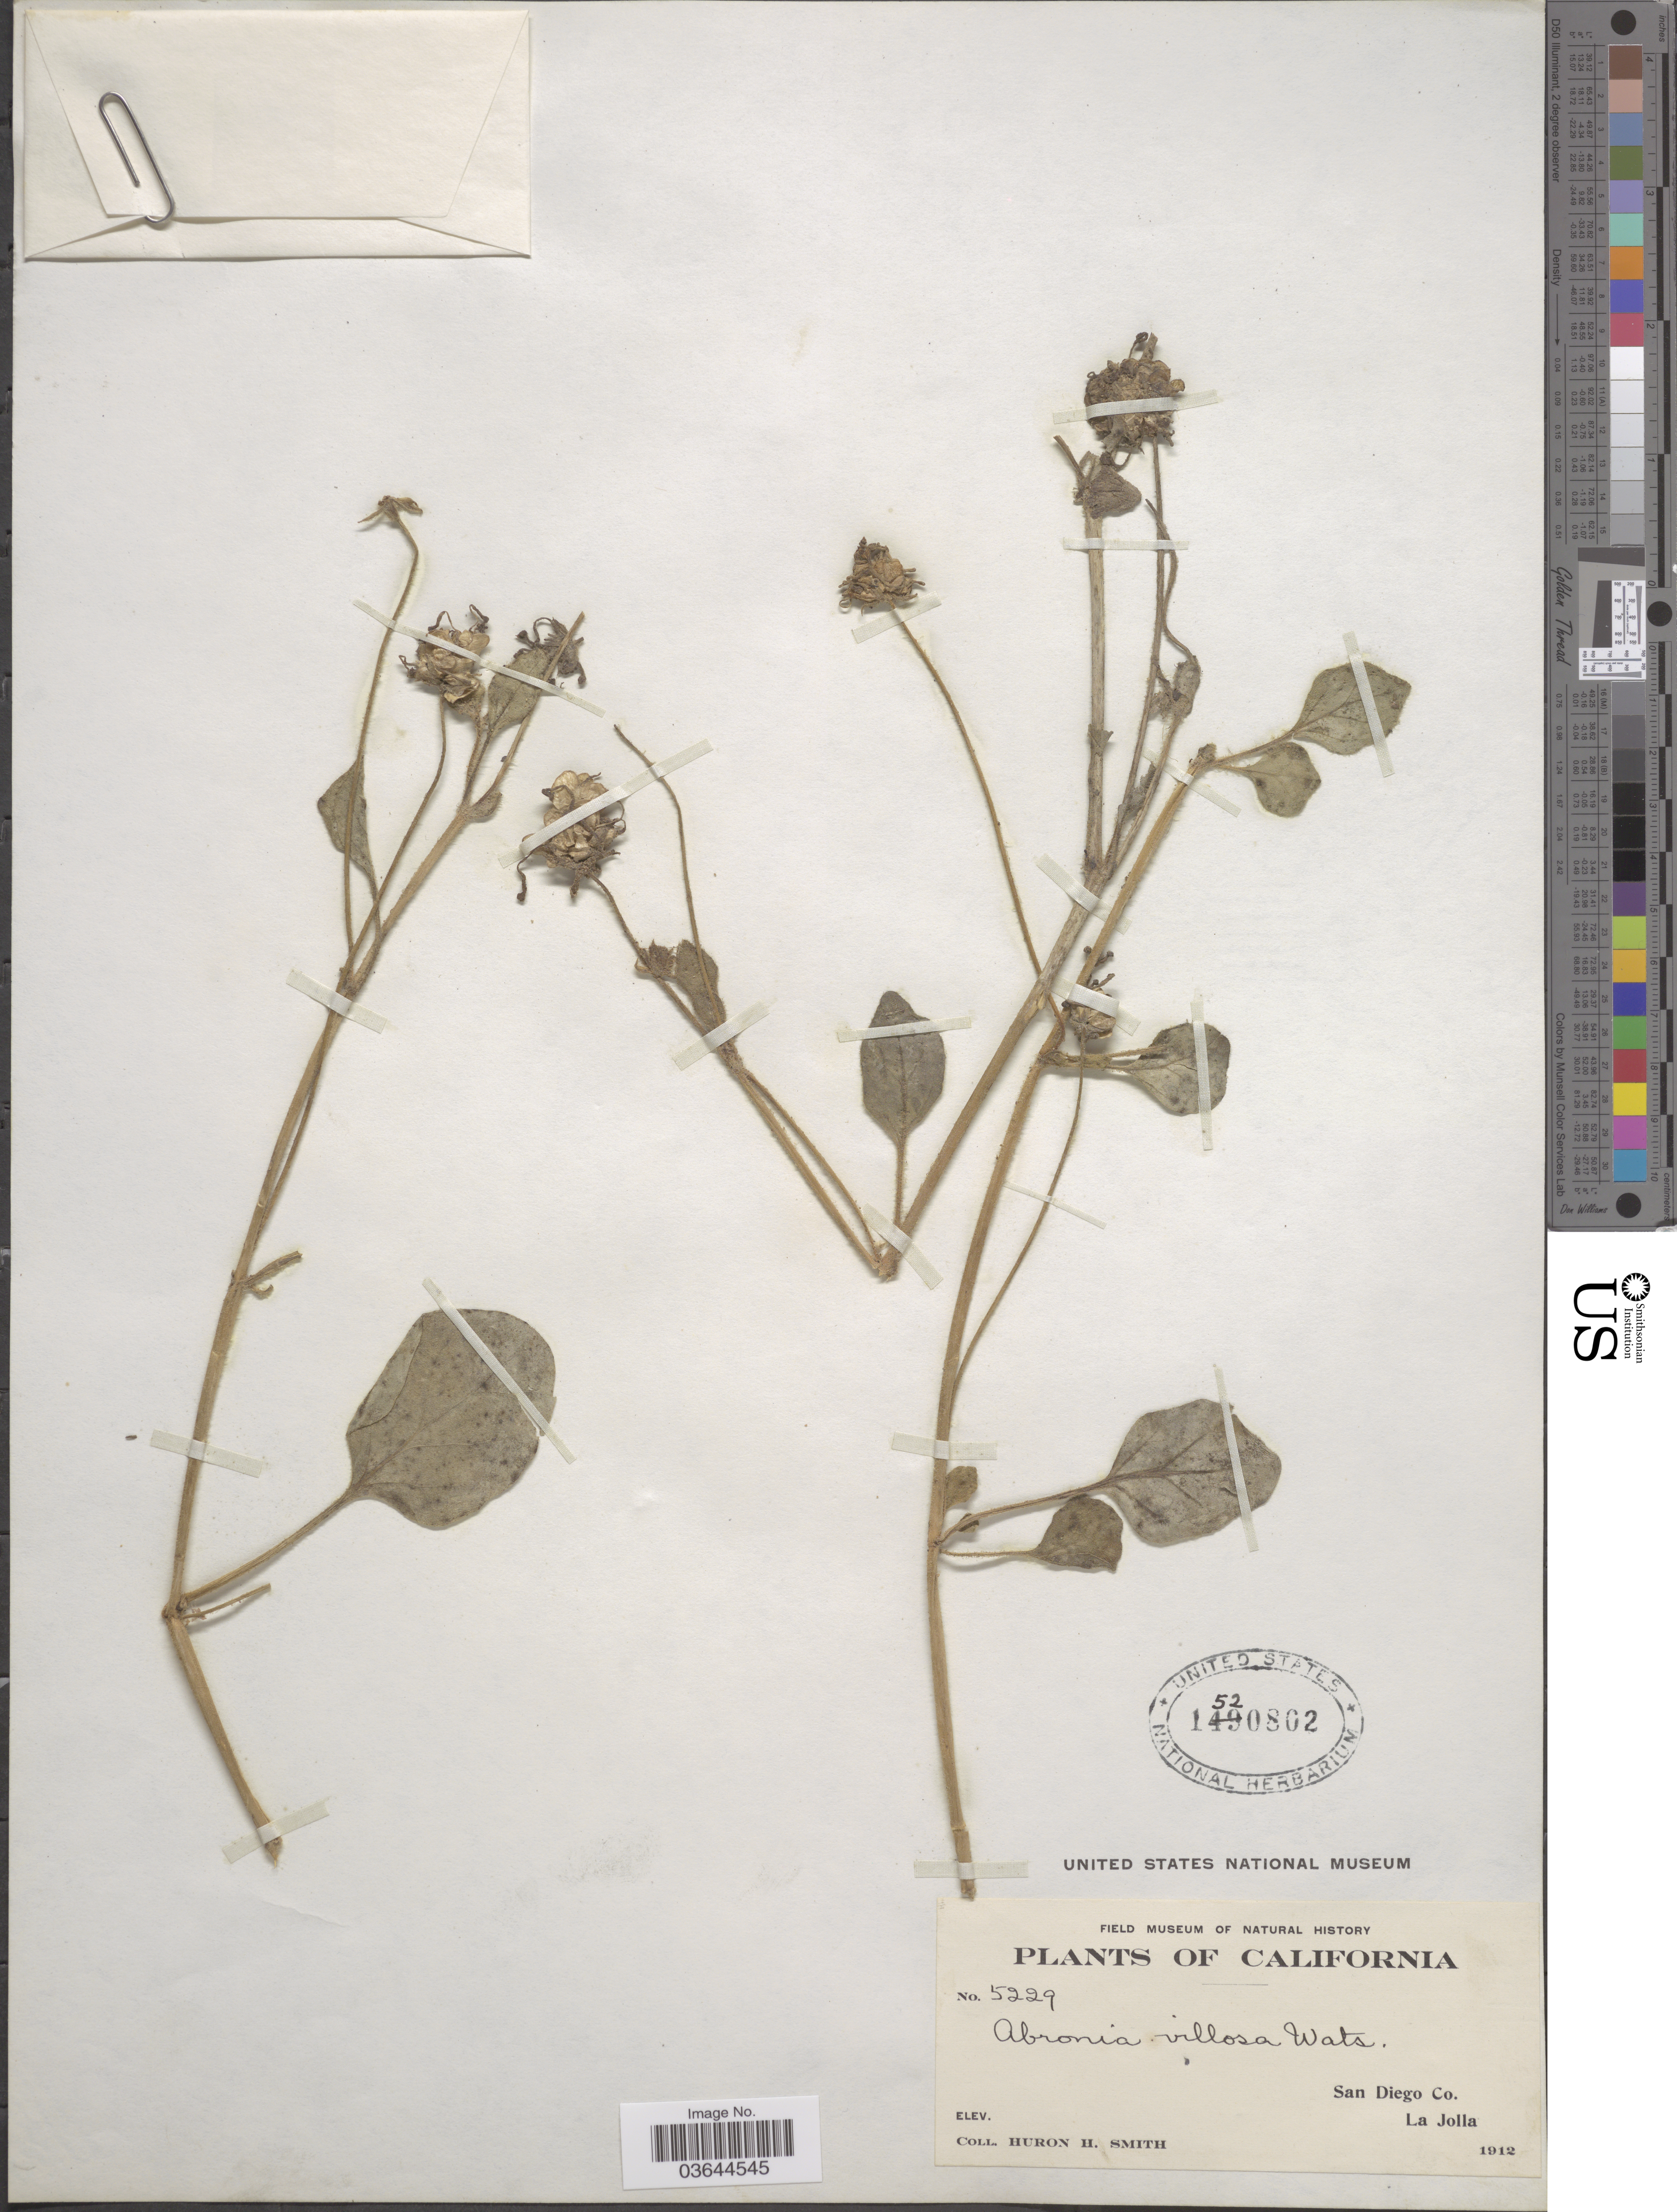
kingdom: Plantae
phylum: Tracheophyta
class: Magnoliopsida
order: Caryophyllales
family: Nyctaginaceae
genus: Abronia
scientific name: Abronia aurita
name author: Abrams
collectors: Huron H. Smith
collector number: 5229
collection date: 1912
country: United States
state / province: California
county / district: San Diego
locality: San Diego Co. La Jolla.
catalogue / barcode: US 1520802